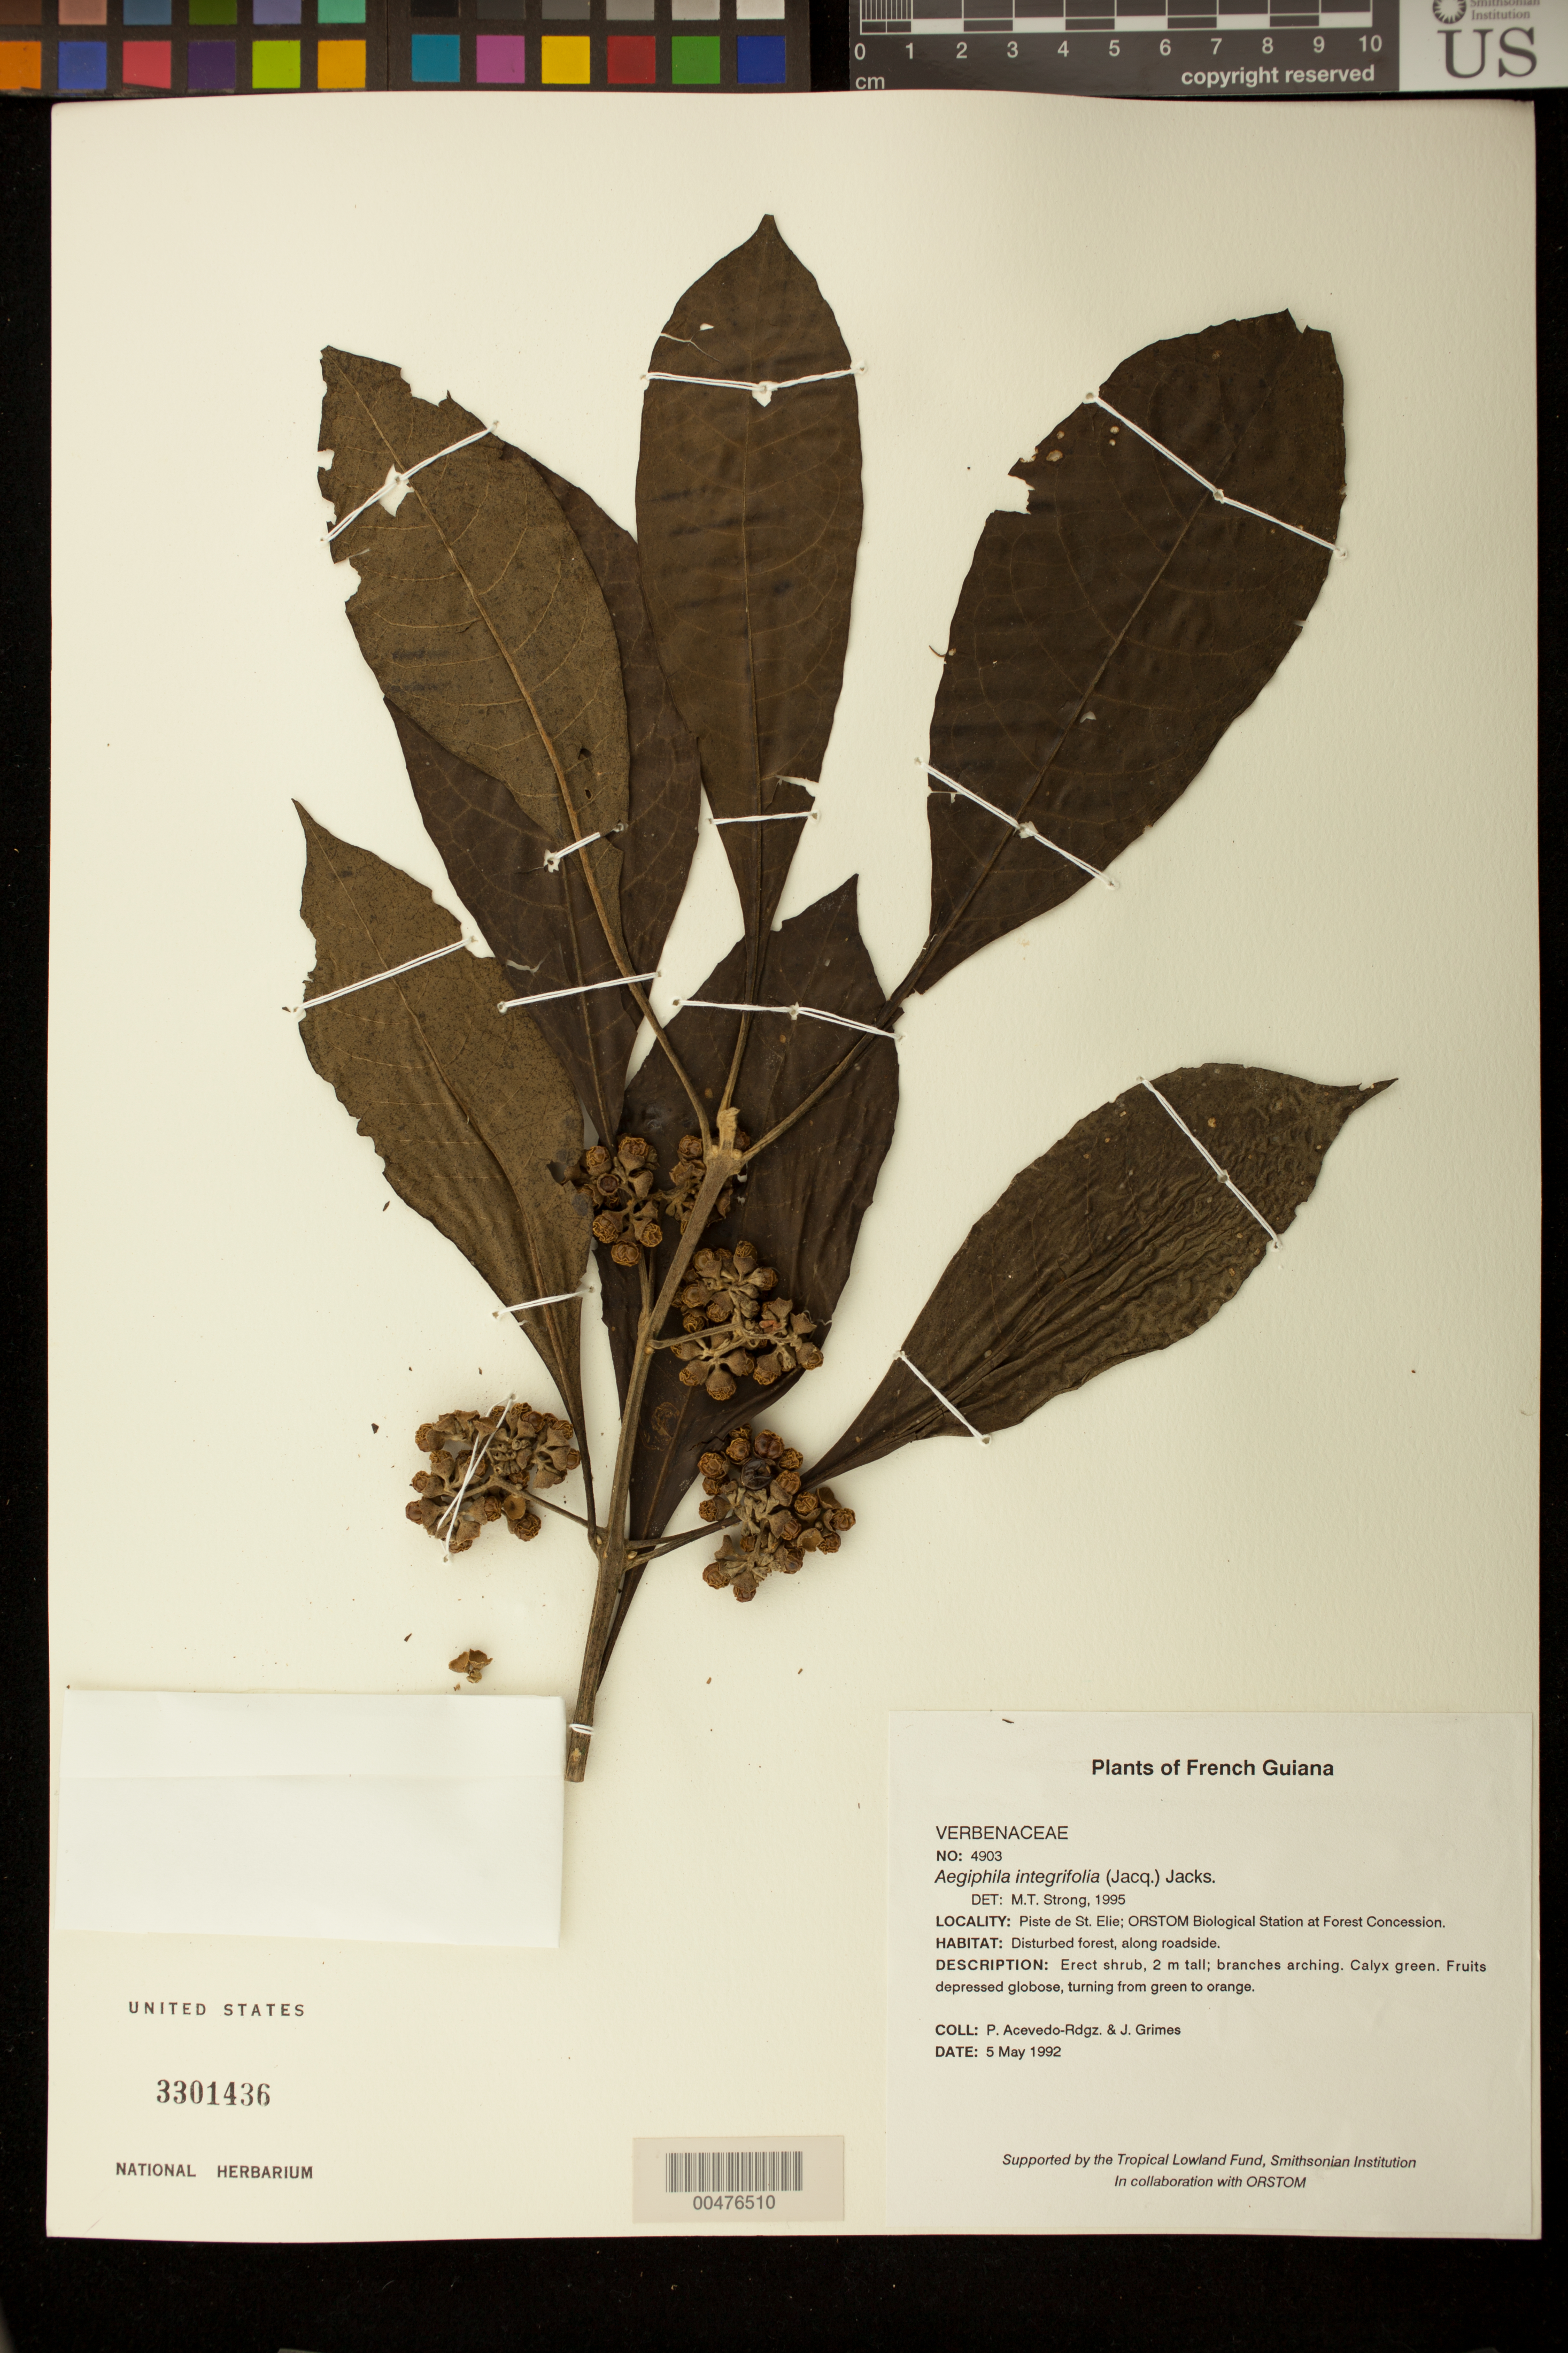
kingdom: Plantae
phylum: Tracheophyta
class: Magnoliopsida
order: Lamiales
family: Lamiaceae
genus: Aegiphila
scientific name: Aegiphila integrifolia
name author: (Jacq.) B.D. Jacks.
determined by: Strong, M. T., (US), Smithsonian Institution - National Museum of Natural History (UNITED STATES)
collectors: P. Acevedo-Rodr. & J. Grimes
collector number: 4903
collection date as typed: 05 May 1992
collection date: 1992-05-05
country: French Guiana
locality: Piste de St. Elie; ORSTOM Biological Station at Forest Concession.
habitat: Disturbed forest, along roadside.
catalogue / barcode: US 3301436